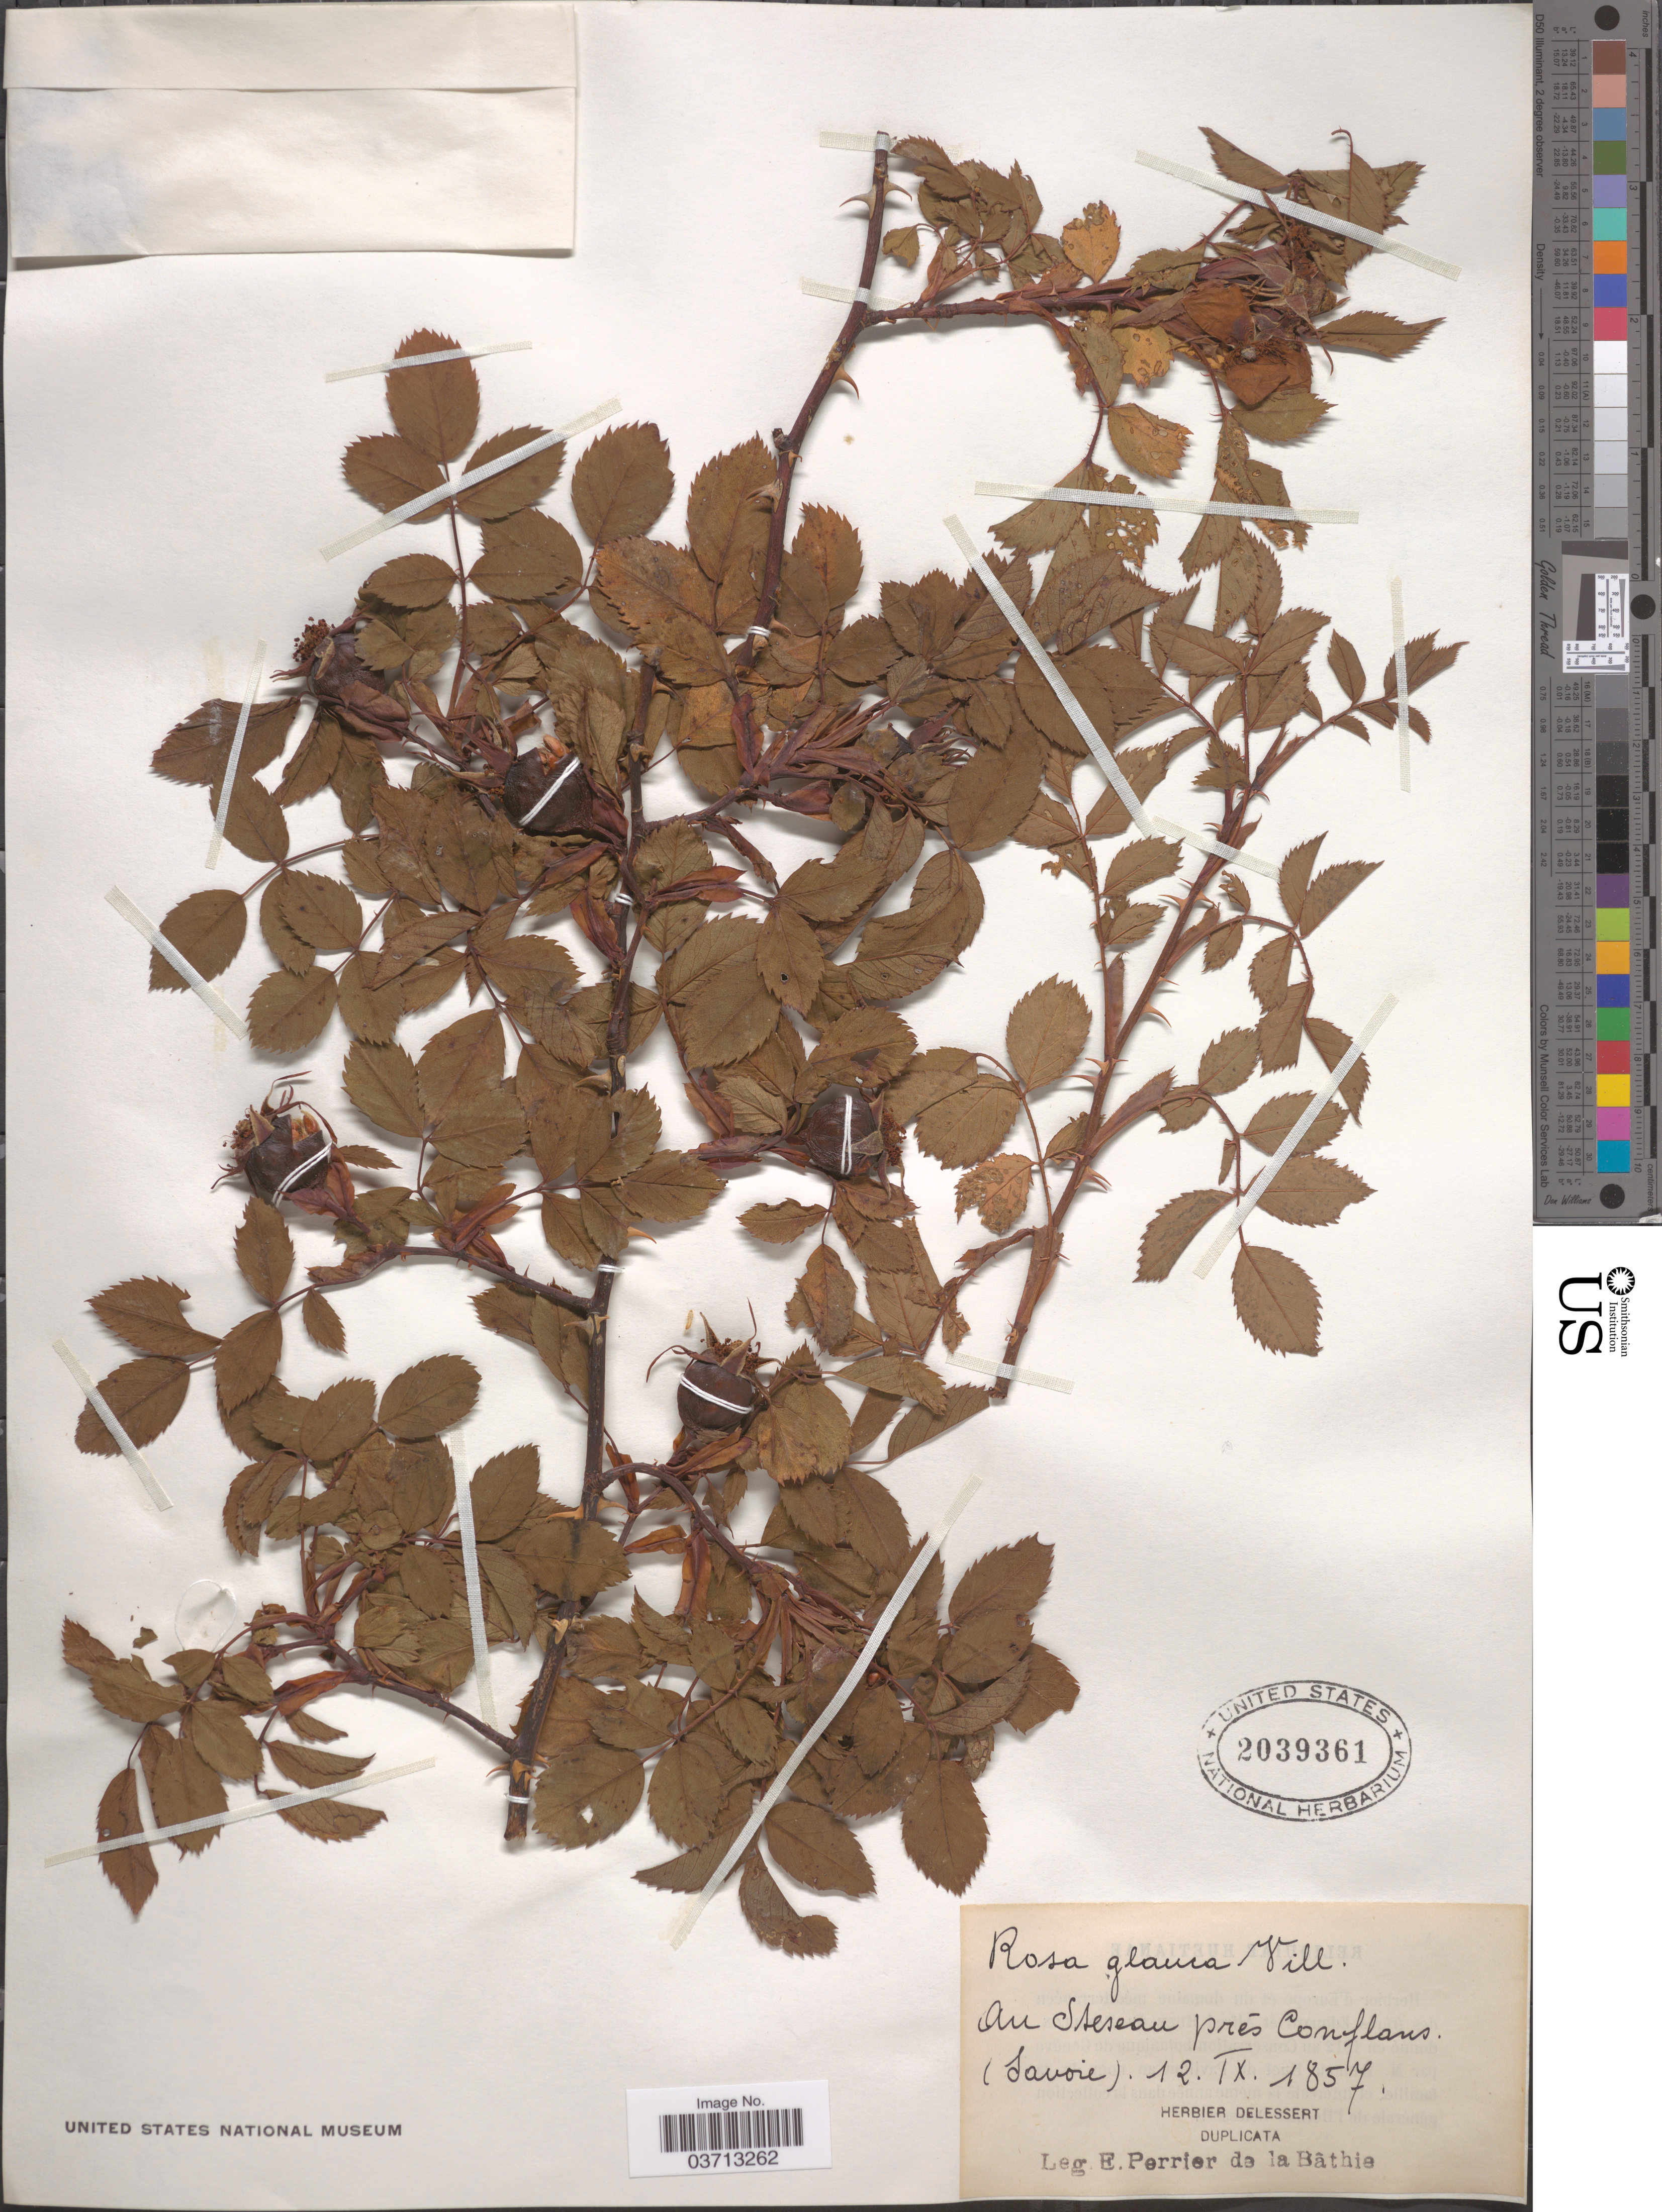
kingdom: Plantae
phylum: Tracheophyta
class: Magnoliopsida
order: Rosales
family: Rosaceae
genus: Rosa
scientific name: Rosa glauca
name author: Pourr.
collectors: E. Perrier de la Bâthie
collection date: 1857-09-12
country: France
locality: An steseau prés Conflans. (Savoie).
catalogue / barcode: US 2039361